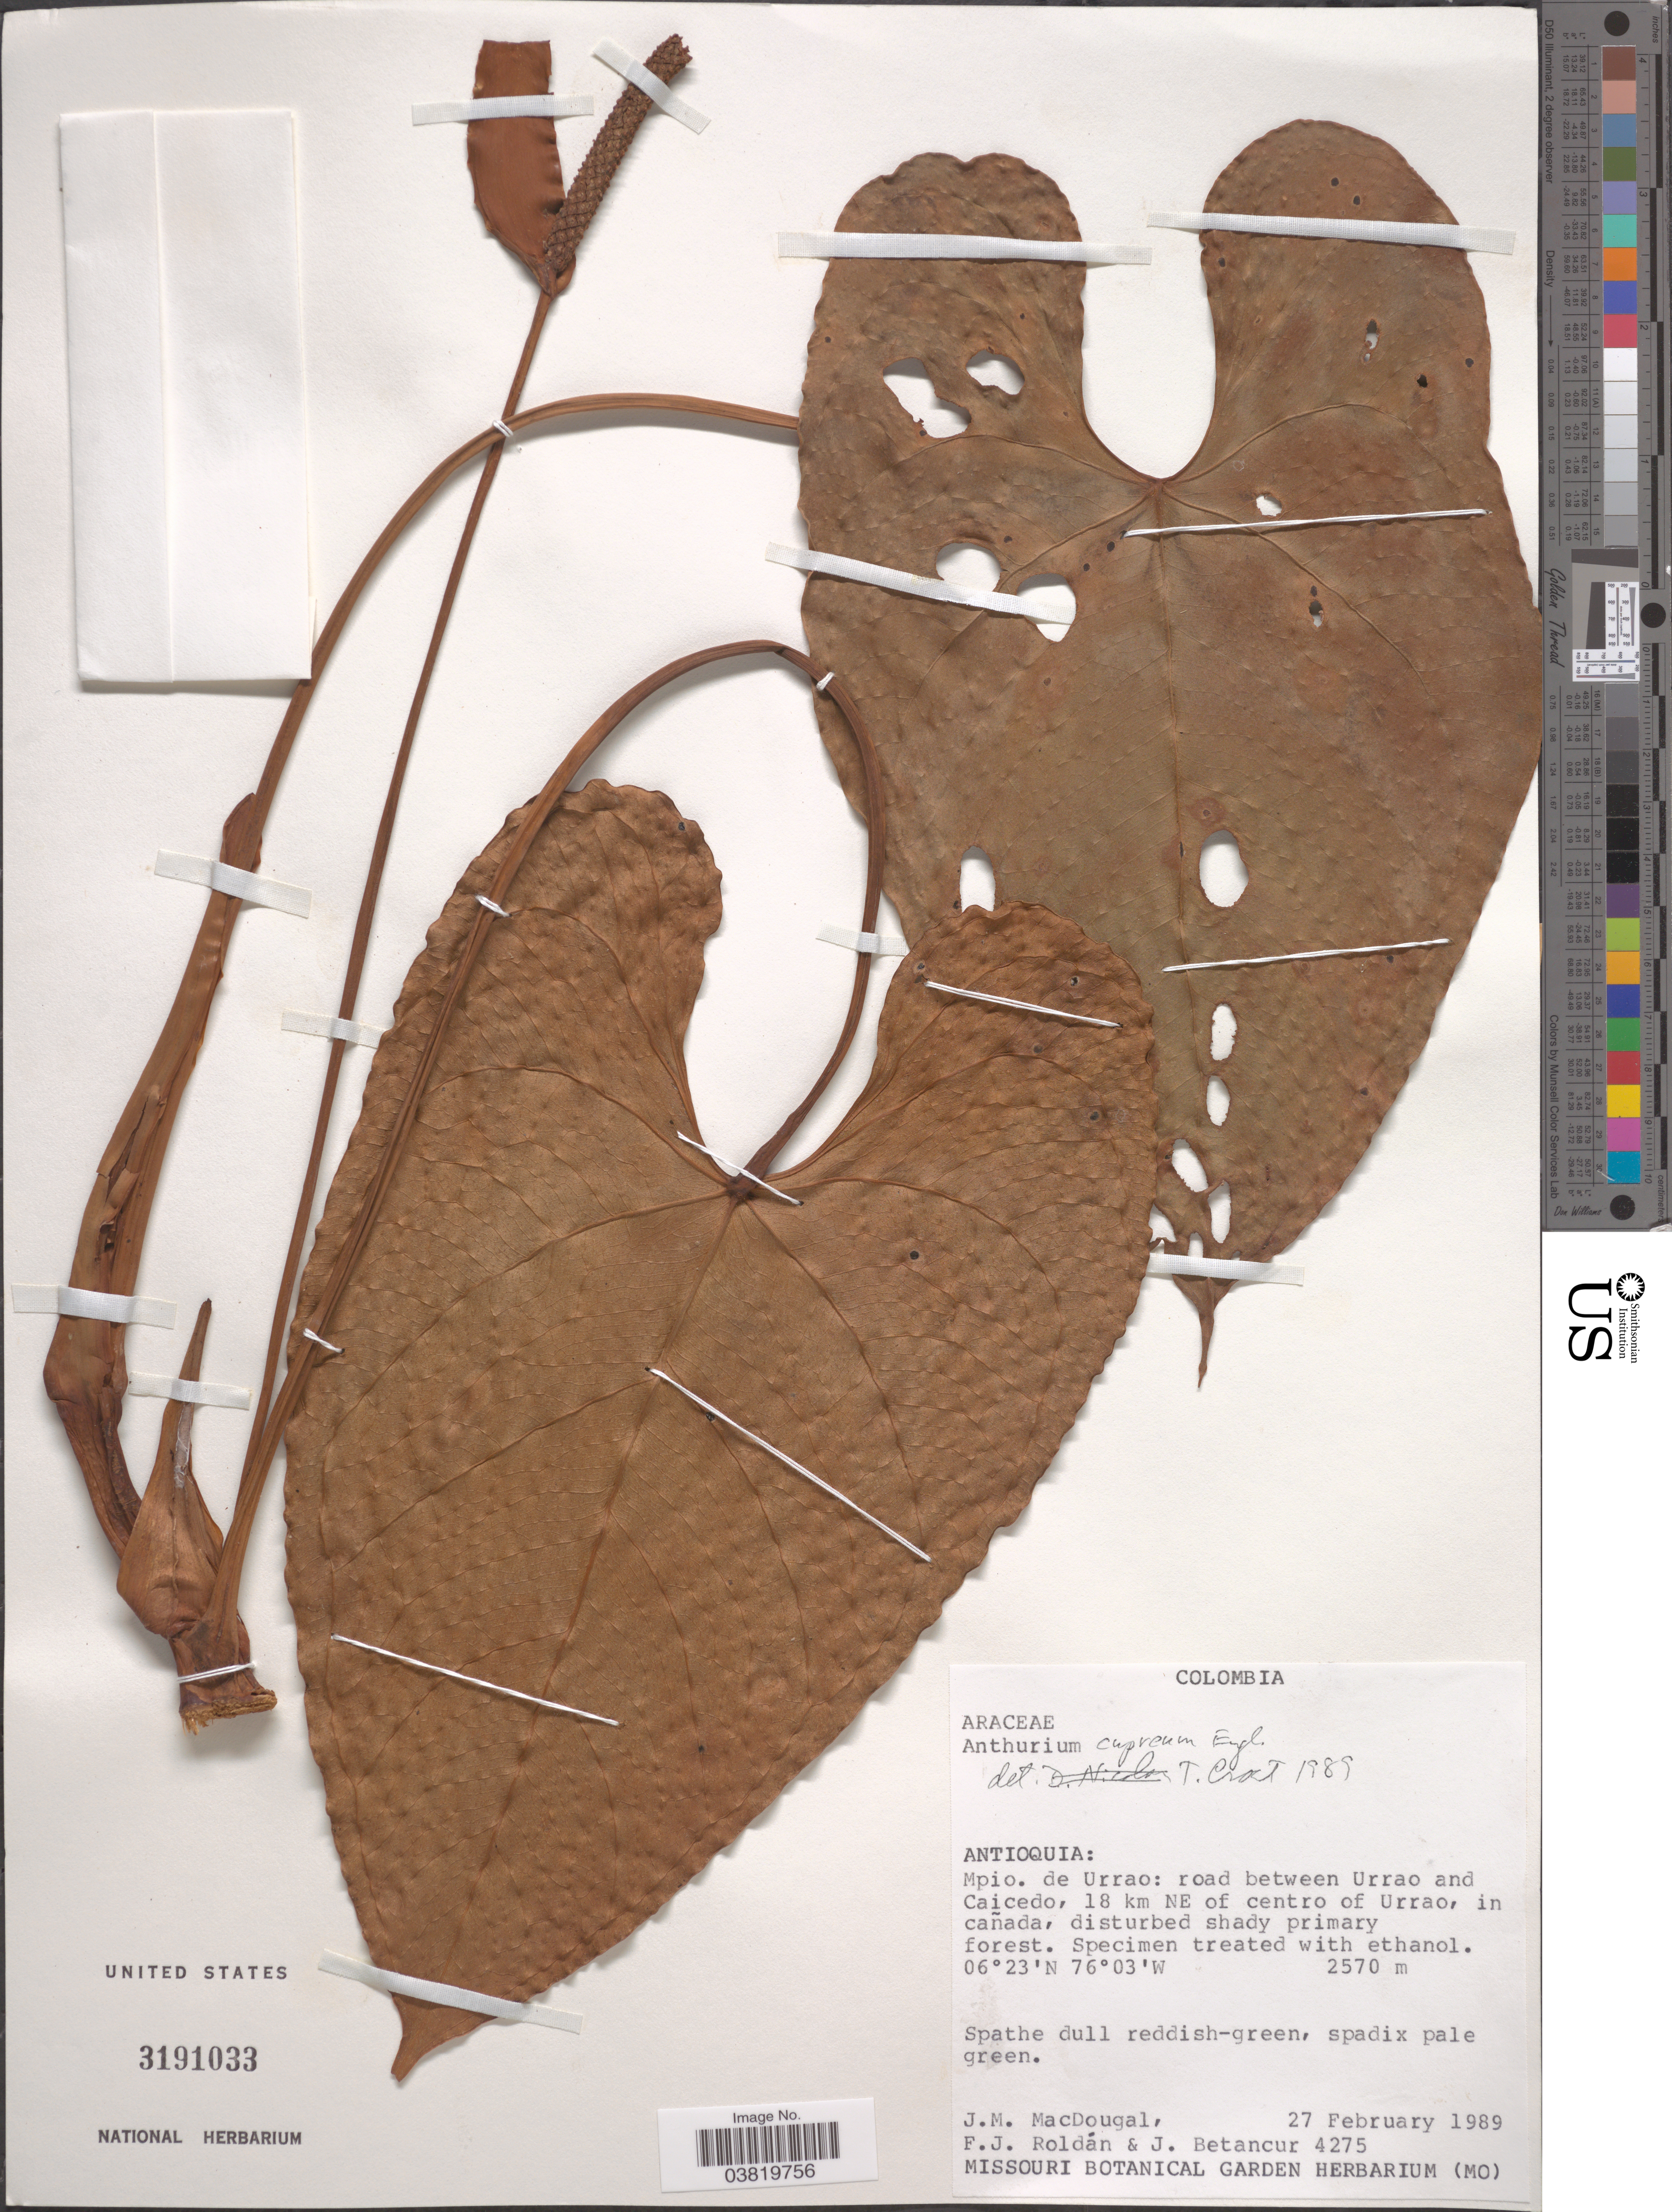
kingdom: Plantae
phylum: Tracheophyta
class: Liliopsida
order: Alismatales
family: Araceae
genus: Anthurium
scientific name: Anthurium cupreum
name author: Engl.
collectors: J. M. MacDougal, F. J. Roldán & J. Betancur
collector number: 4275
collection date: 1989-02-27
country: Colombia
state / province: Antioquia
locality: Mpio. de Urrao: road between Urrao and Caicedo, 18 km NE of centro of Urrao, in cañado, disturbed shady primary forest.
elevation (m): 2570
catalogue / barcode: US 3191033